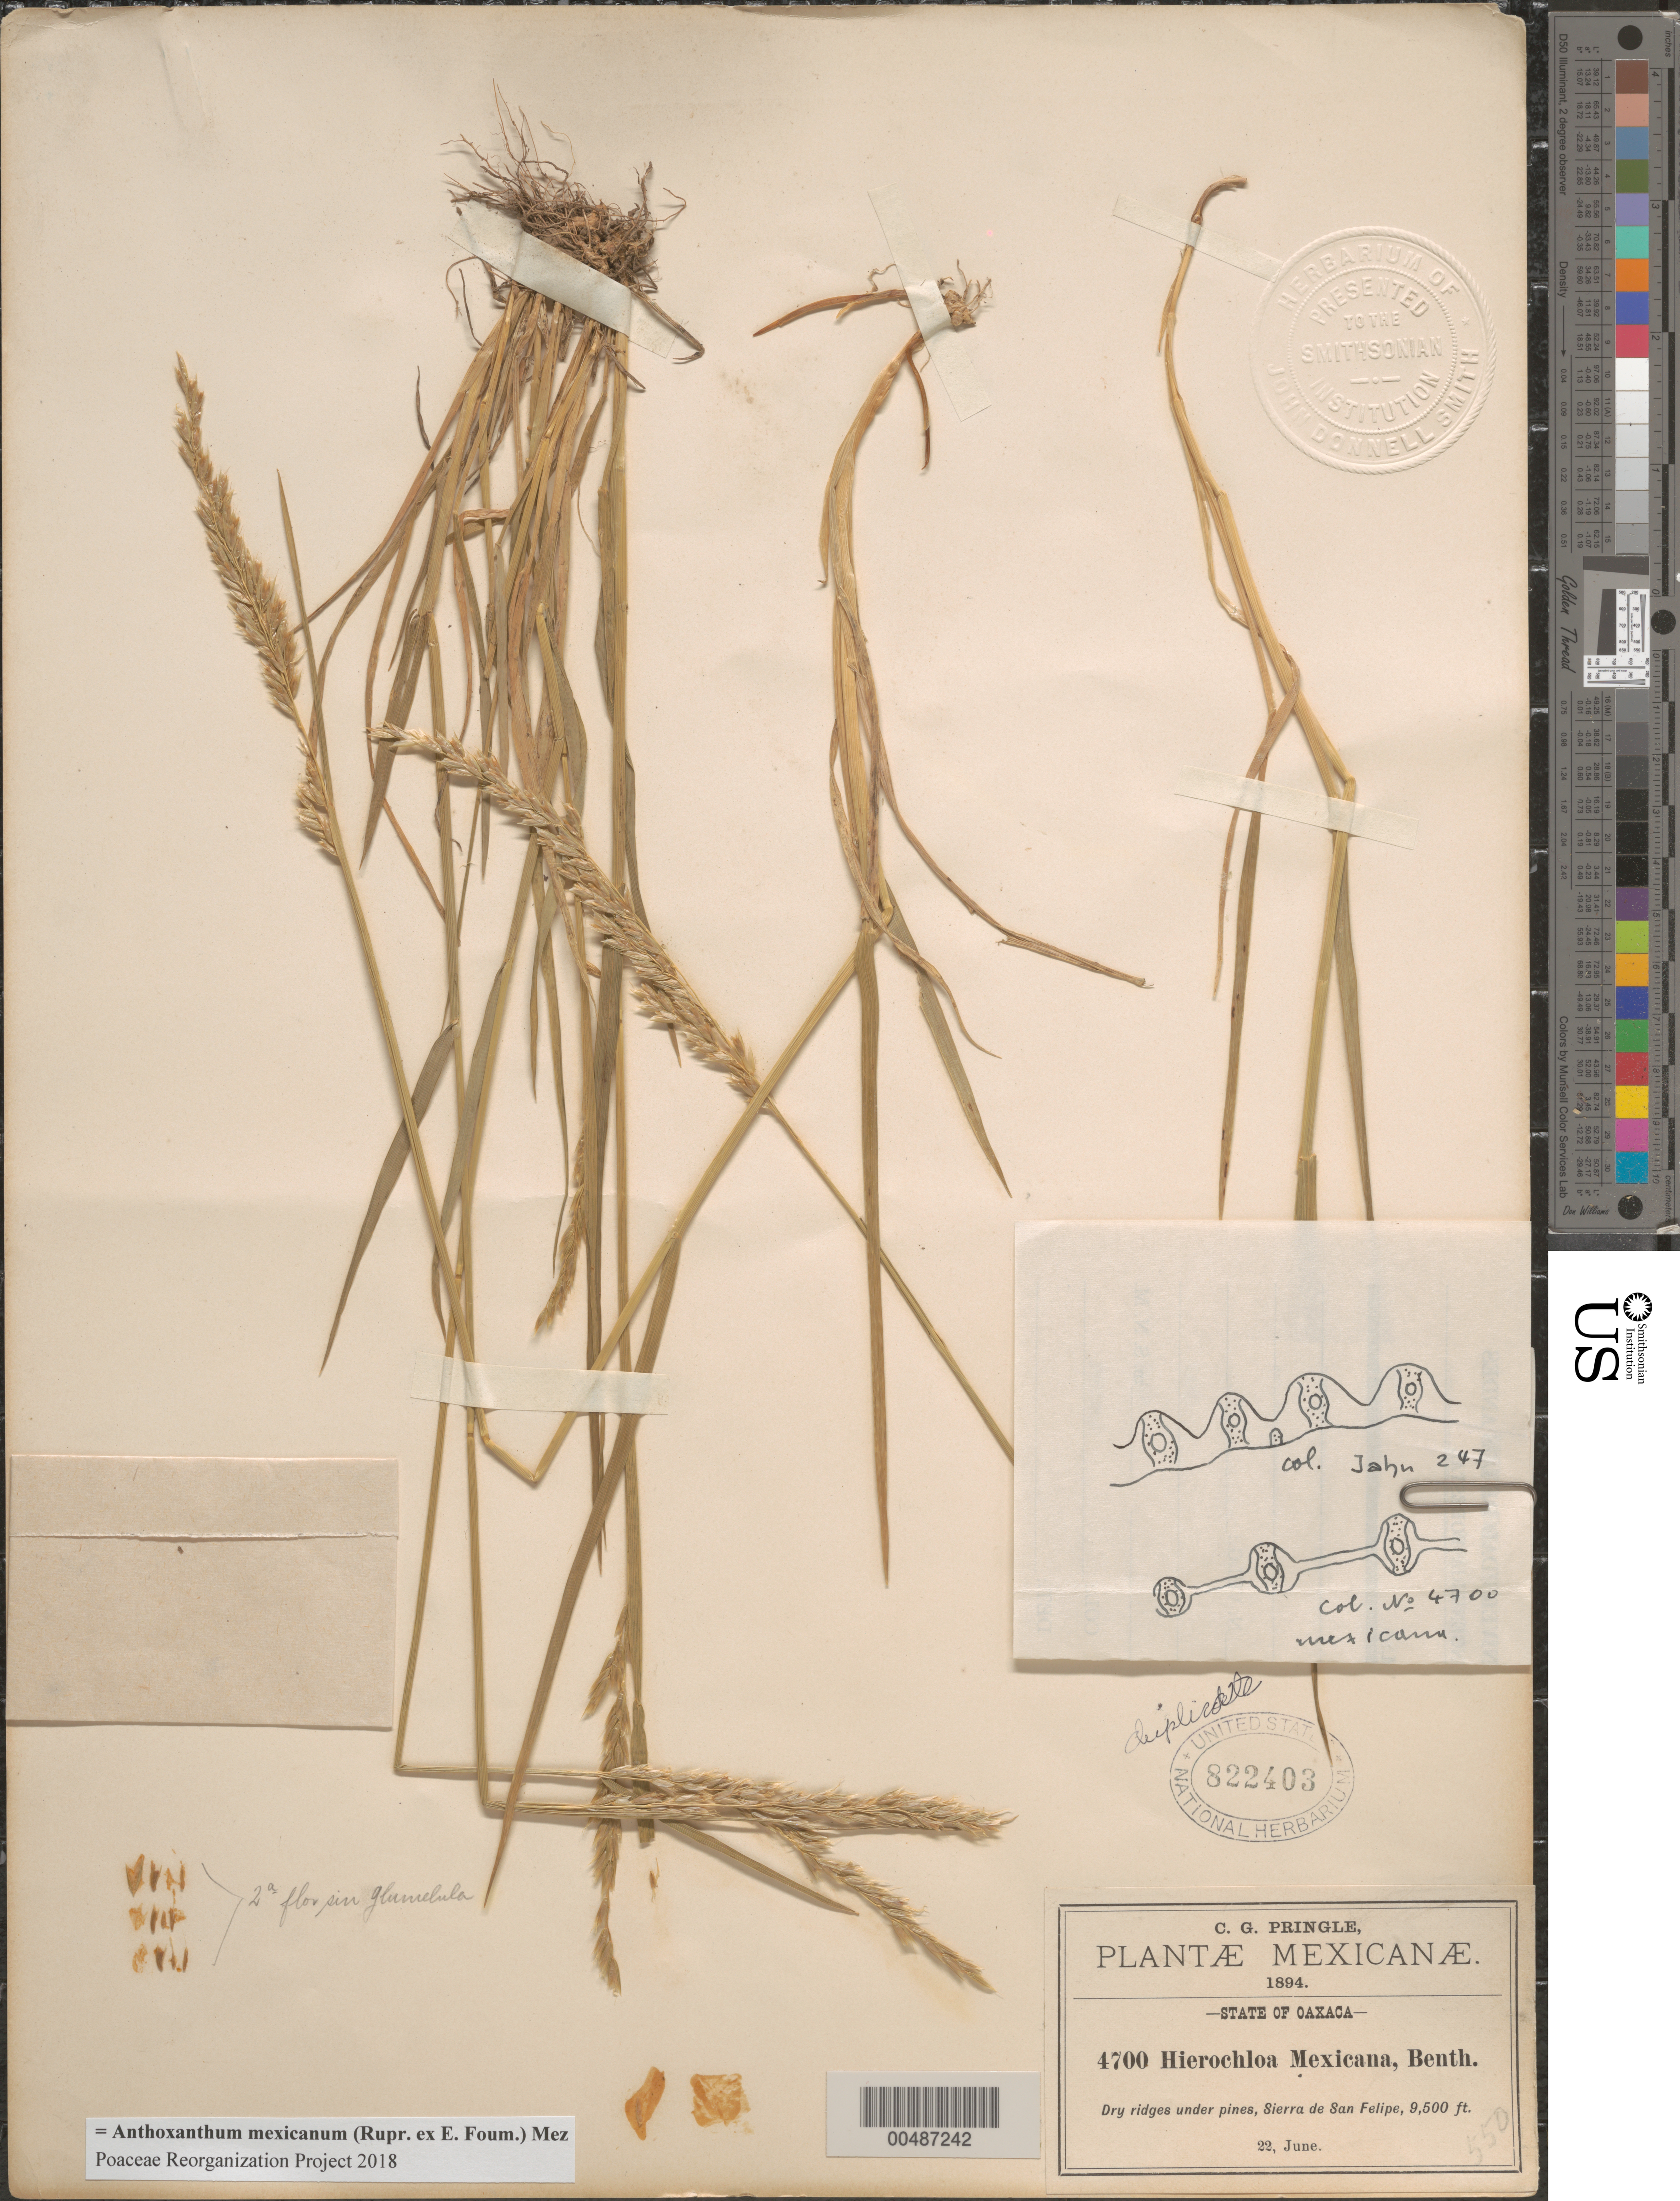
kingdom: Plantae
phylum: Tracheophyta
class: Liliopsida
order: Poales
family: Poaceae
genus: Anthoxanthum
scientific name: Anthoxanthum mexicanum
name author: (Rupr. ex E. Fourn.) Mez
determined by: Poaceae Reorganization Project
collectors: C. G. Pringle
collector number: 4700 (550)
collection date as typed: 22 Jun 1894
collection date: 1894-06-22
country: Mexico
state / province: Oaxaca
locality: Sierra de San Felipe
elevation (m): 2896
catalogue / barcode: US 822403